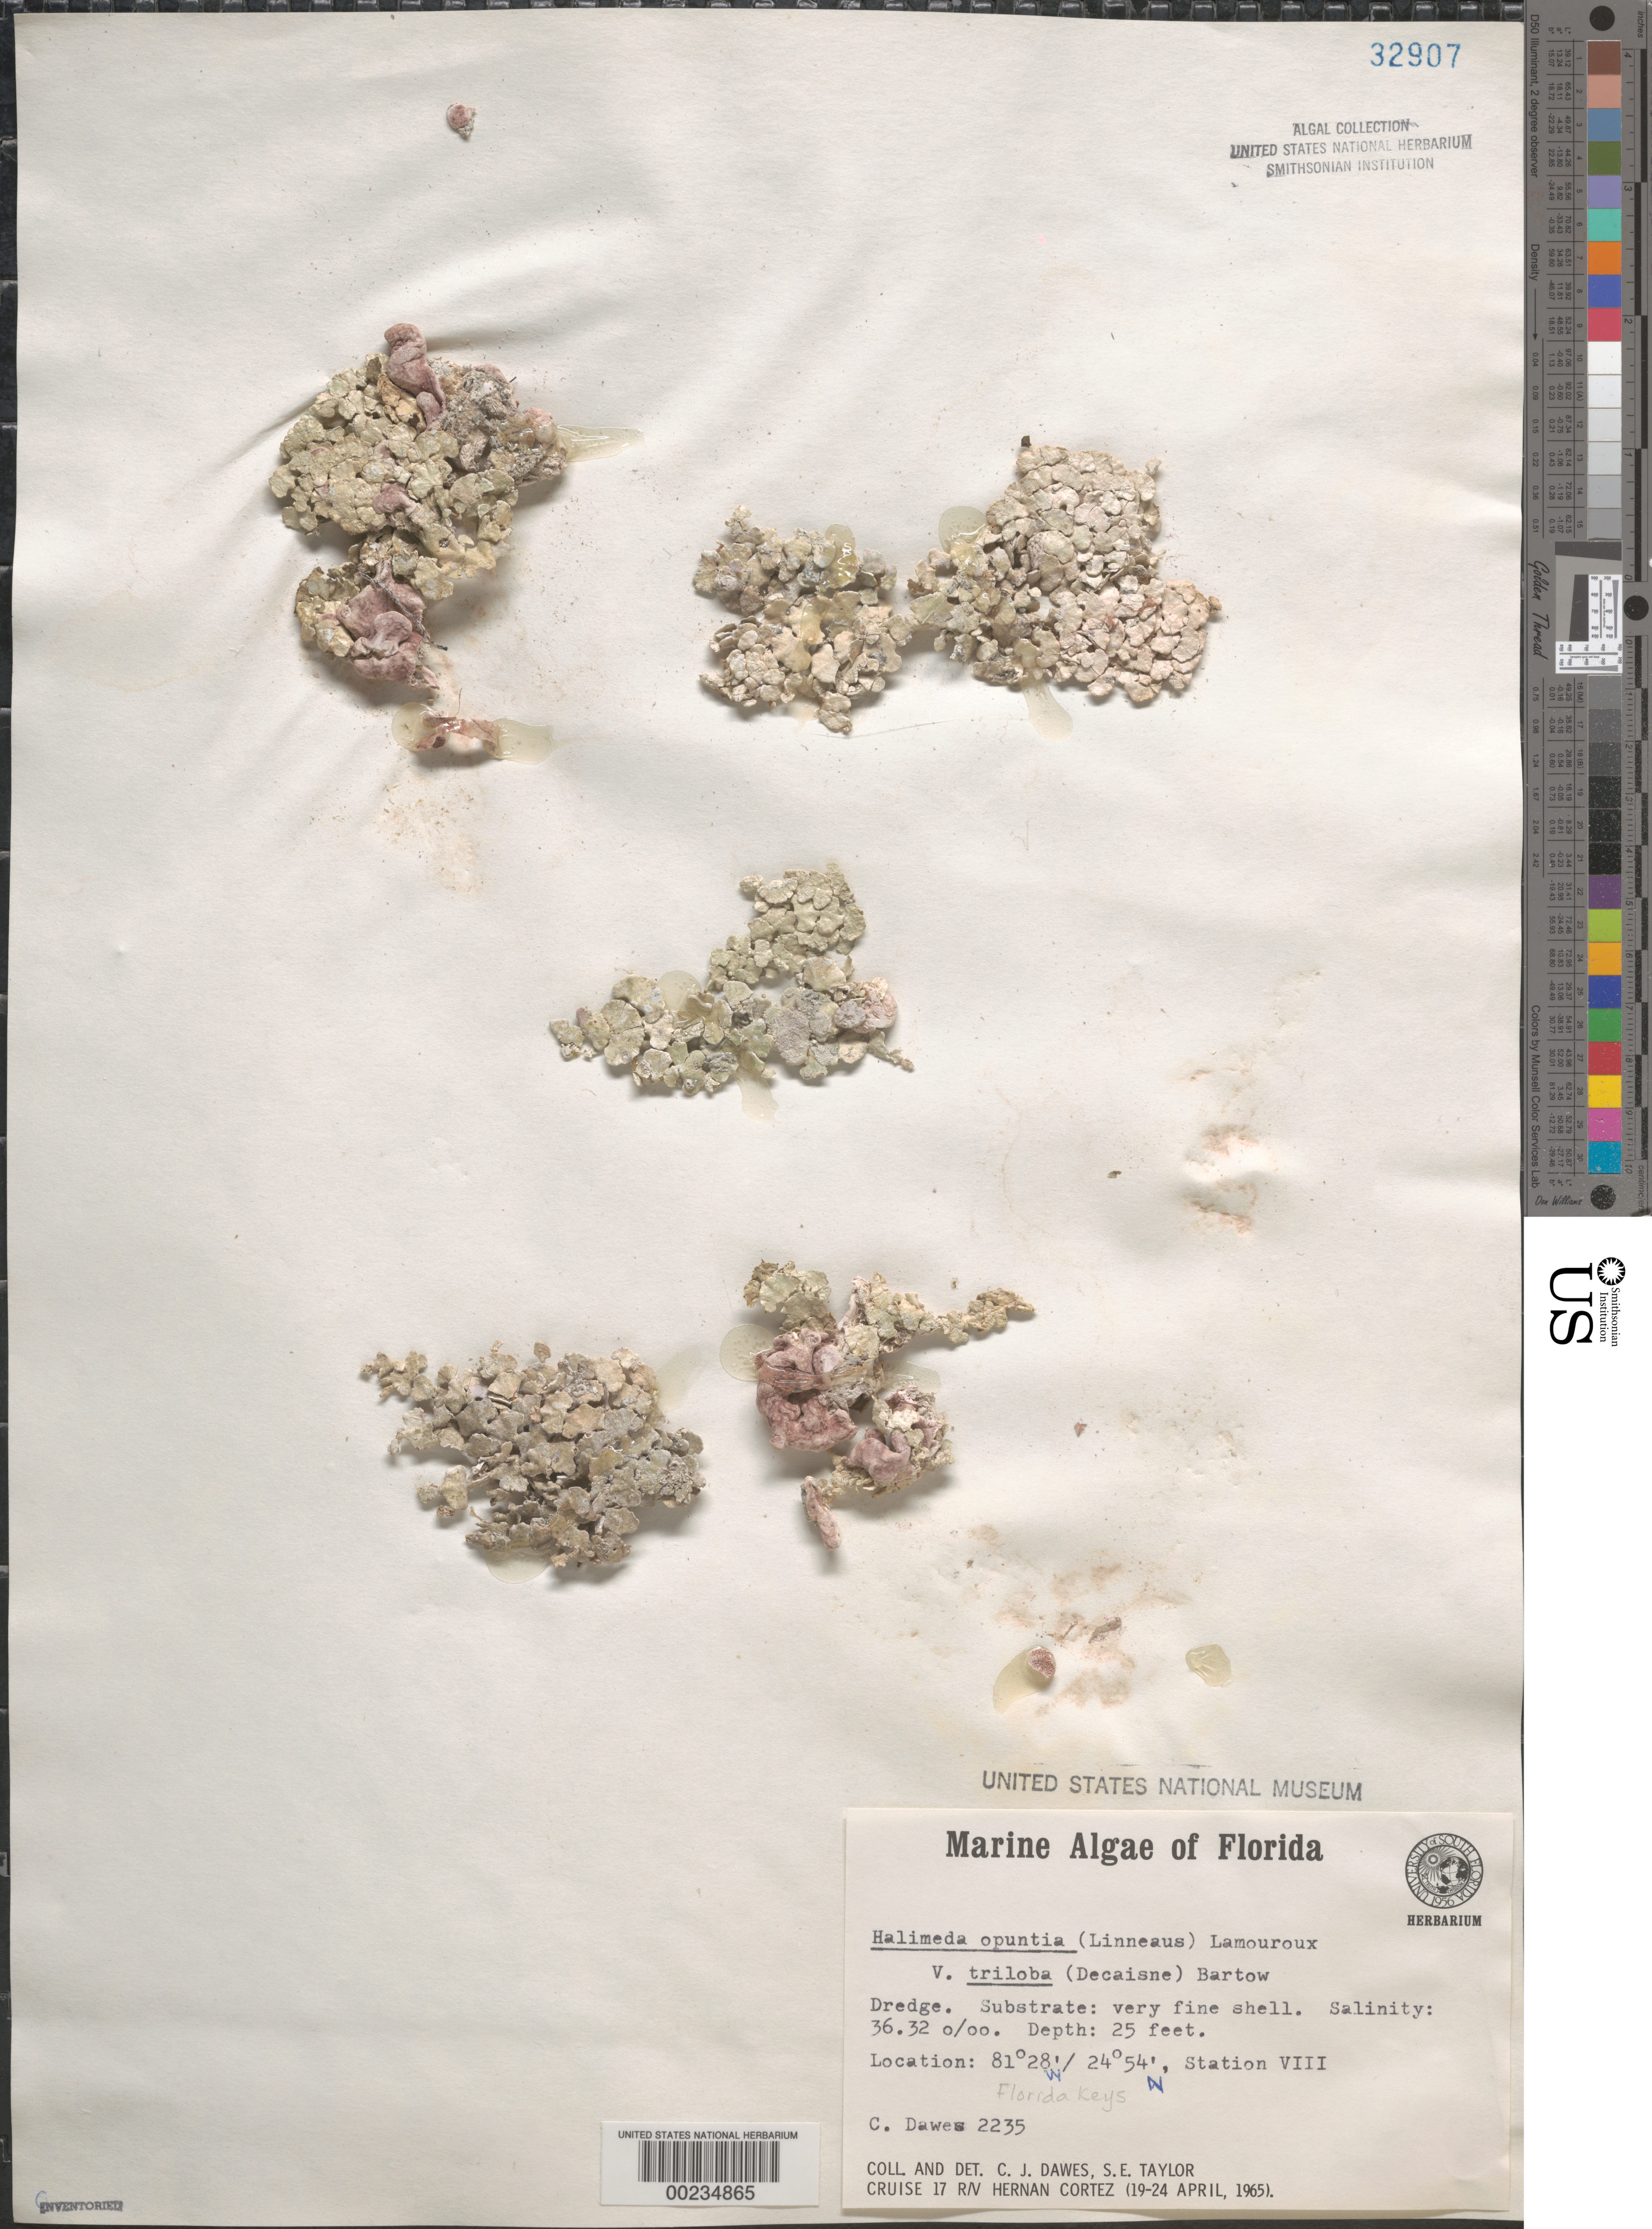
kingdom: Plantae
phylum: Chlorophyta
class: Ulvophyceae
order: Bryopsidales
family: Halimedaceae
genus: Halimeda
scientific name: Halimeda opuntia var. triloba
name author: (Decne.) E.S. Barton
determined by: Dawes, C. J.; Earle, S. A.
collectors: C. Dawes & S. A. Earle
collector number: Cjd 2235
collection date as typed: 19 Apr 1965 to 24 Apr 1965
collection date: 1965-04-19/1965-04-24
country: United States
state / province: Florida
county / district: Monroe County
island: Florida Keys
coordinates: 24 54', 81 28'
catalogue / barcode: US 32907